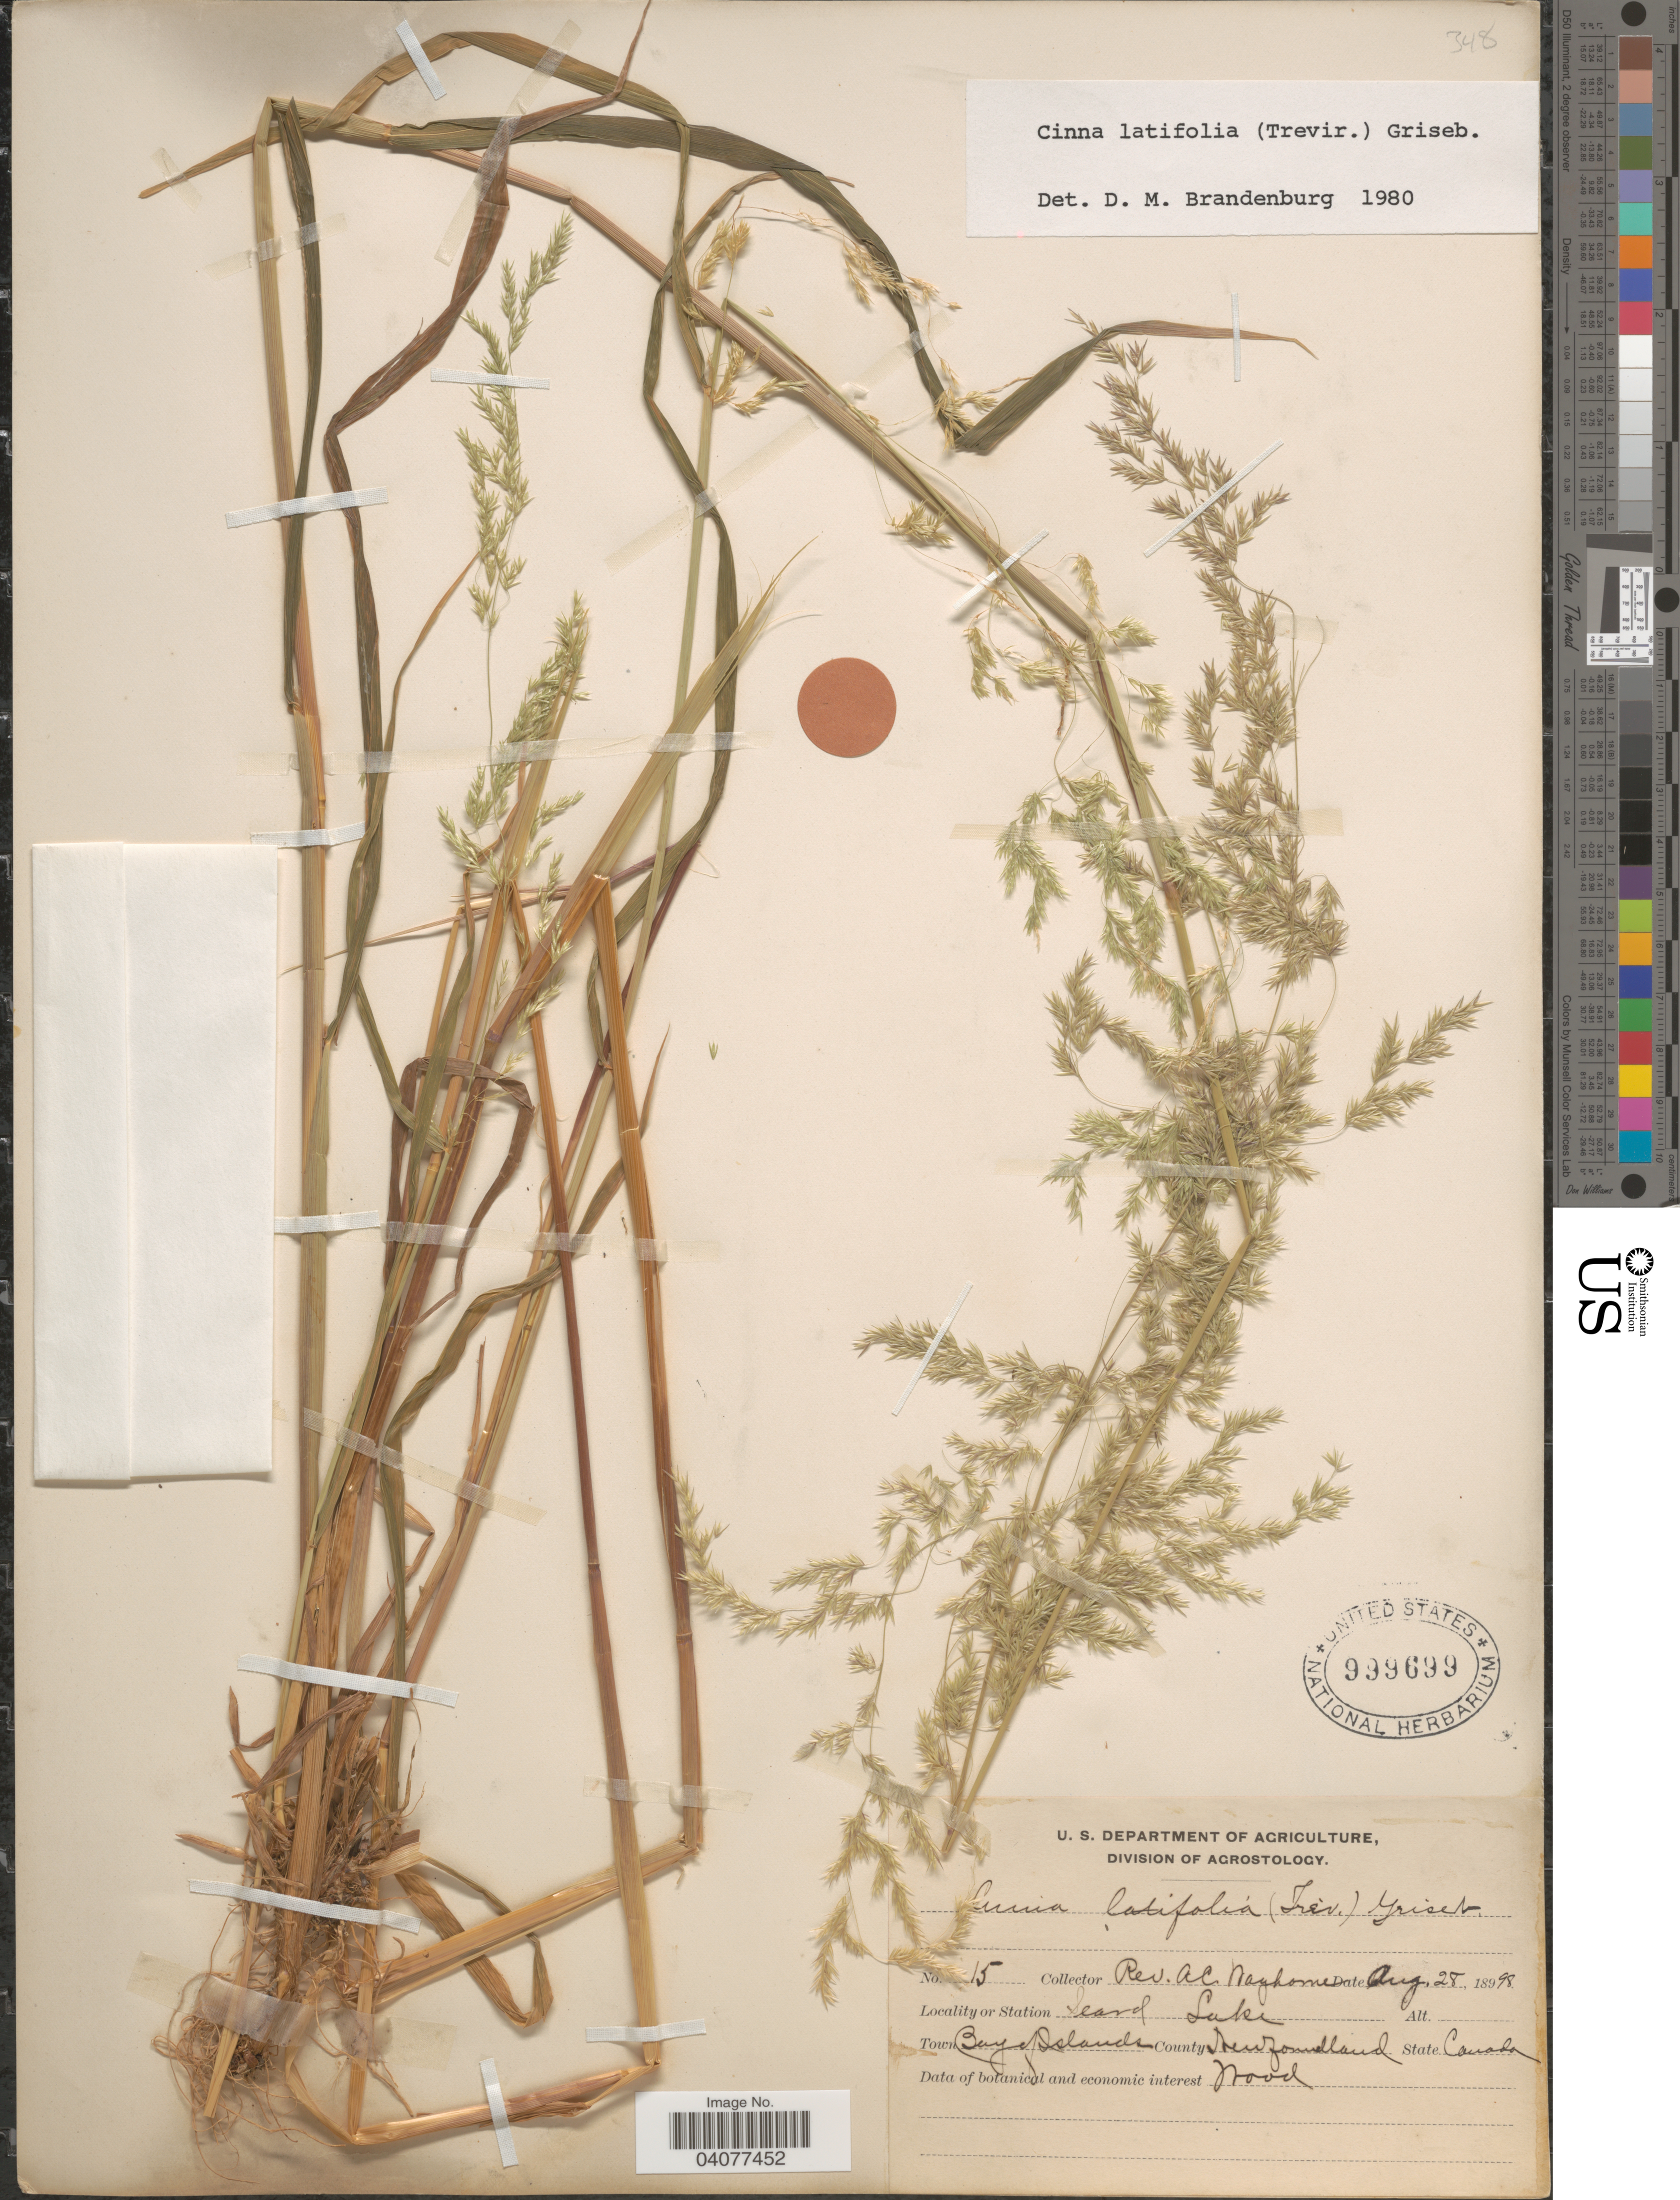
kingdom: Plantae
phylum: Tracheophyta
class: Liliopsida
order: Poales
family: Poaceae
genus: Cinna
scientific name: Cinna latifolia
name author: (Trevir. ex Goeppert) Griseb.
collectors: A. Waghorne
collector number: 15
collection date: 1898-08-28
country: Canada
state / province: Newfoundland and Labrador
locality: Station Seard Lake. Town Bay of Islands. County Newfoundland.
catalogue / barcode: US 999699